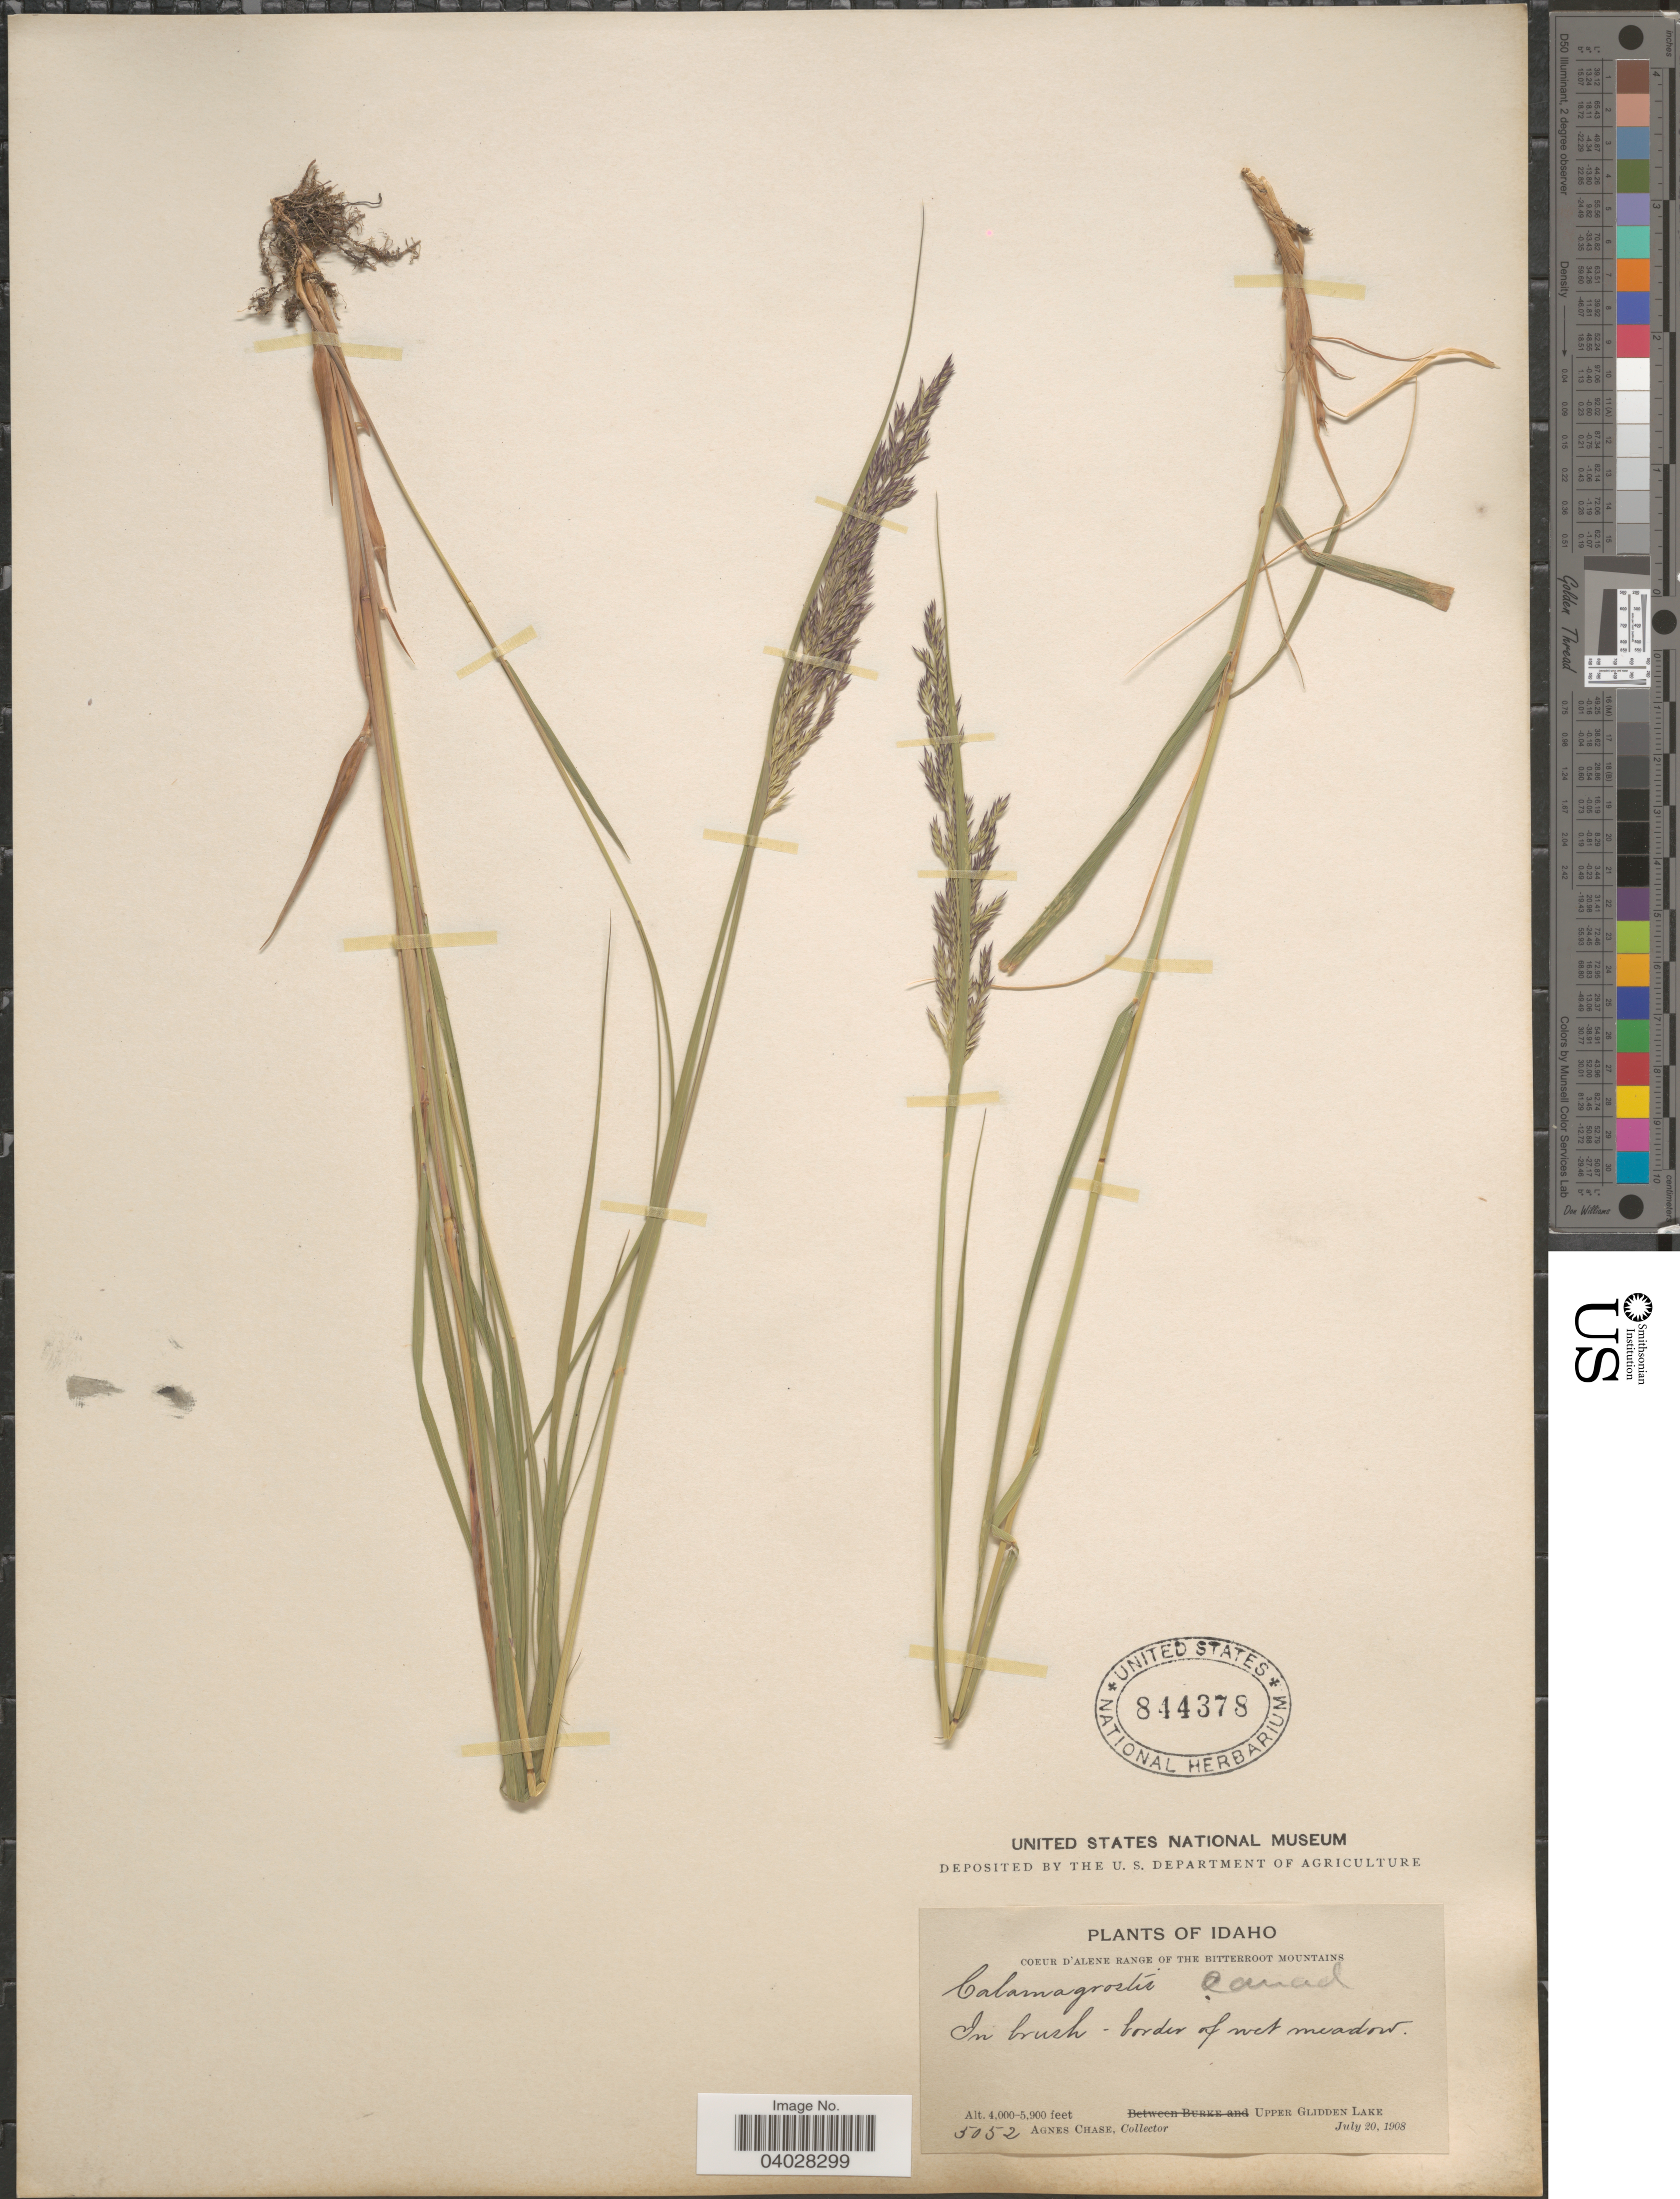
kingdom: Plantae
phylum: Tracheophyta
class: Liliopsida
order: Poales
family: Poaceae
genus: Calamagrostis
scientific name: Calamagrostis canadensis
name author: (Michx.) P. Beauv.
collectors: A. Chase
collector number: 5052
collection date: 1908-07-20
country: United States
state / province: Idaho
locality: Coeur D'Alene Range of the Bitterroot Mountains. Upper Glidden Lake.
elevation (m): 1219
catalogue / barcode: US 844378